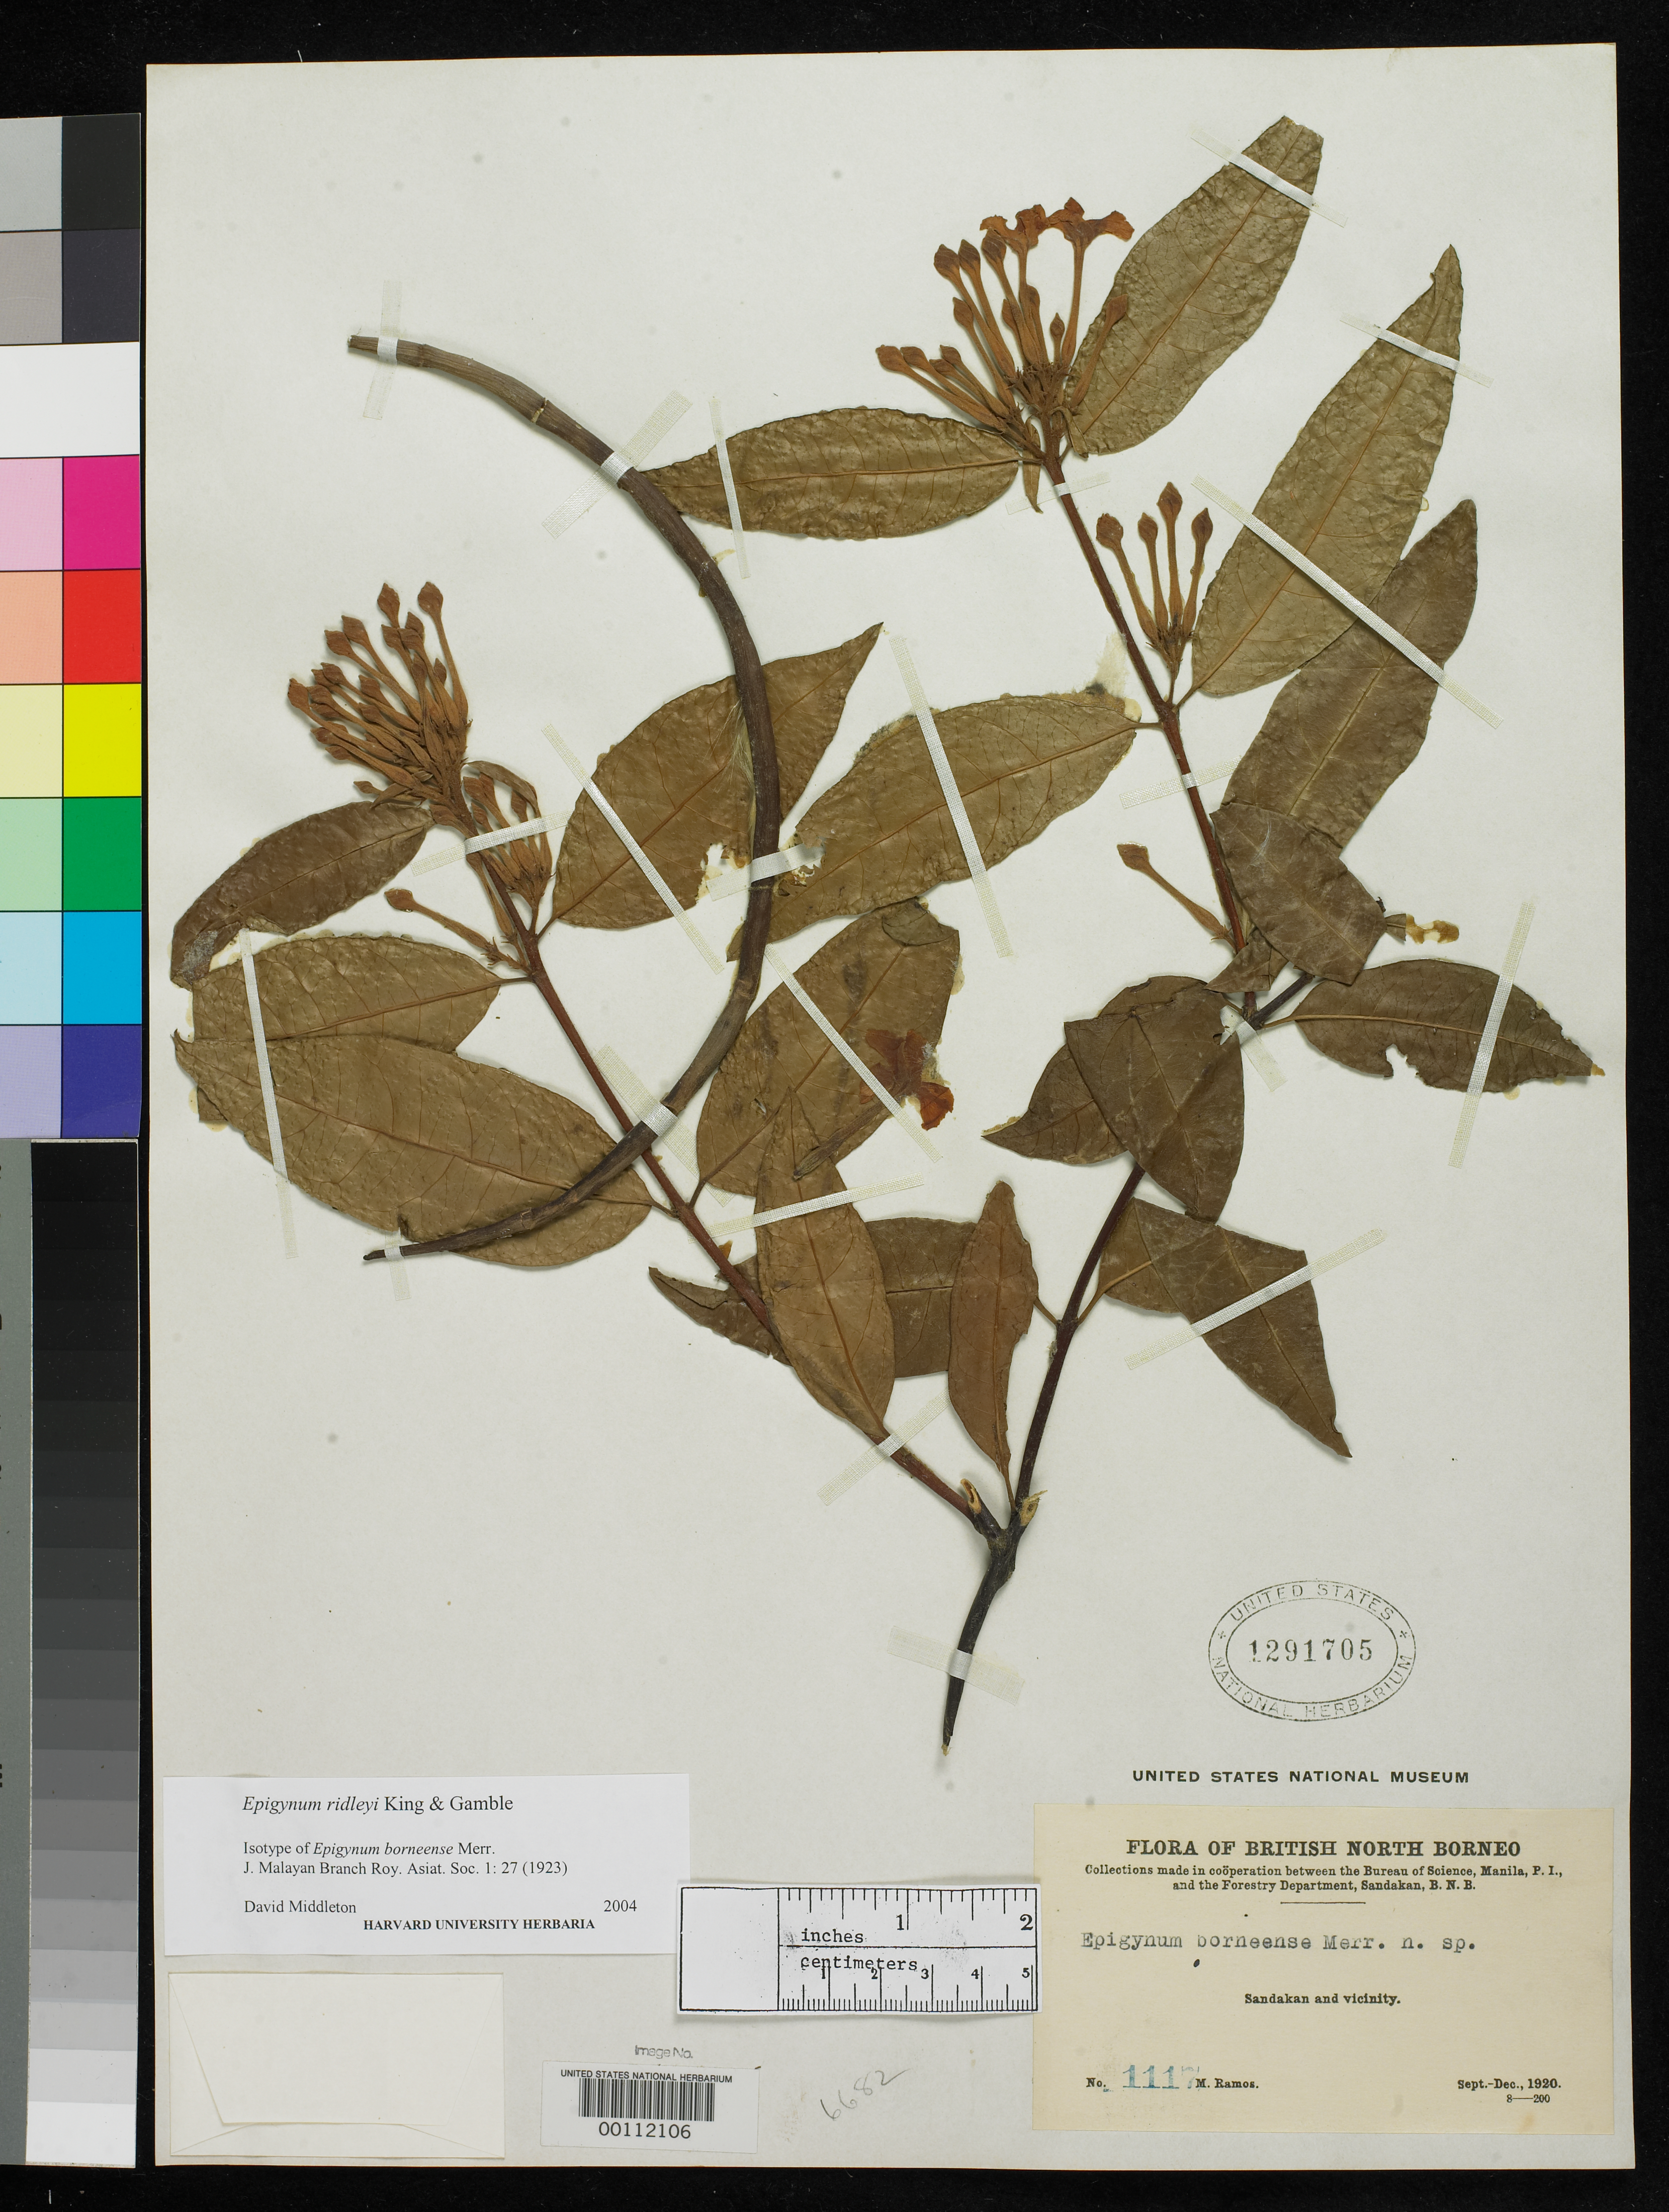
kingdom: Plantae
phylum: Tracheophyta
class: Magnoliopsida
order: Gentianales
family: Apocynaceae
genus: Epigynum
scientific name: Epigynum borneense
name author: Merr.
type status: Isotype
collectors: M. Ramos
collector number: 1117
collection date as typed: Sep 1920 to -- Dec 1920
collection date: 1920-09/1920-12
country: Malaysia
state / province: Sabah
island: Borneo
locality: Sandakan.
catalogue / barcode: US 1291705